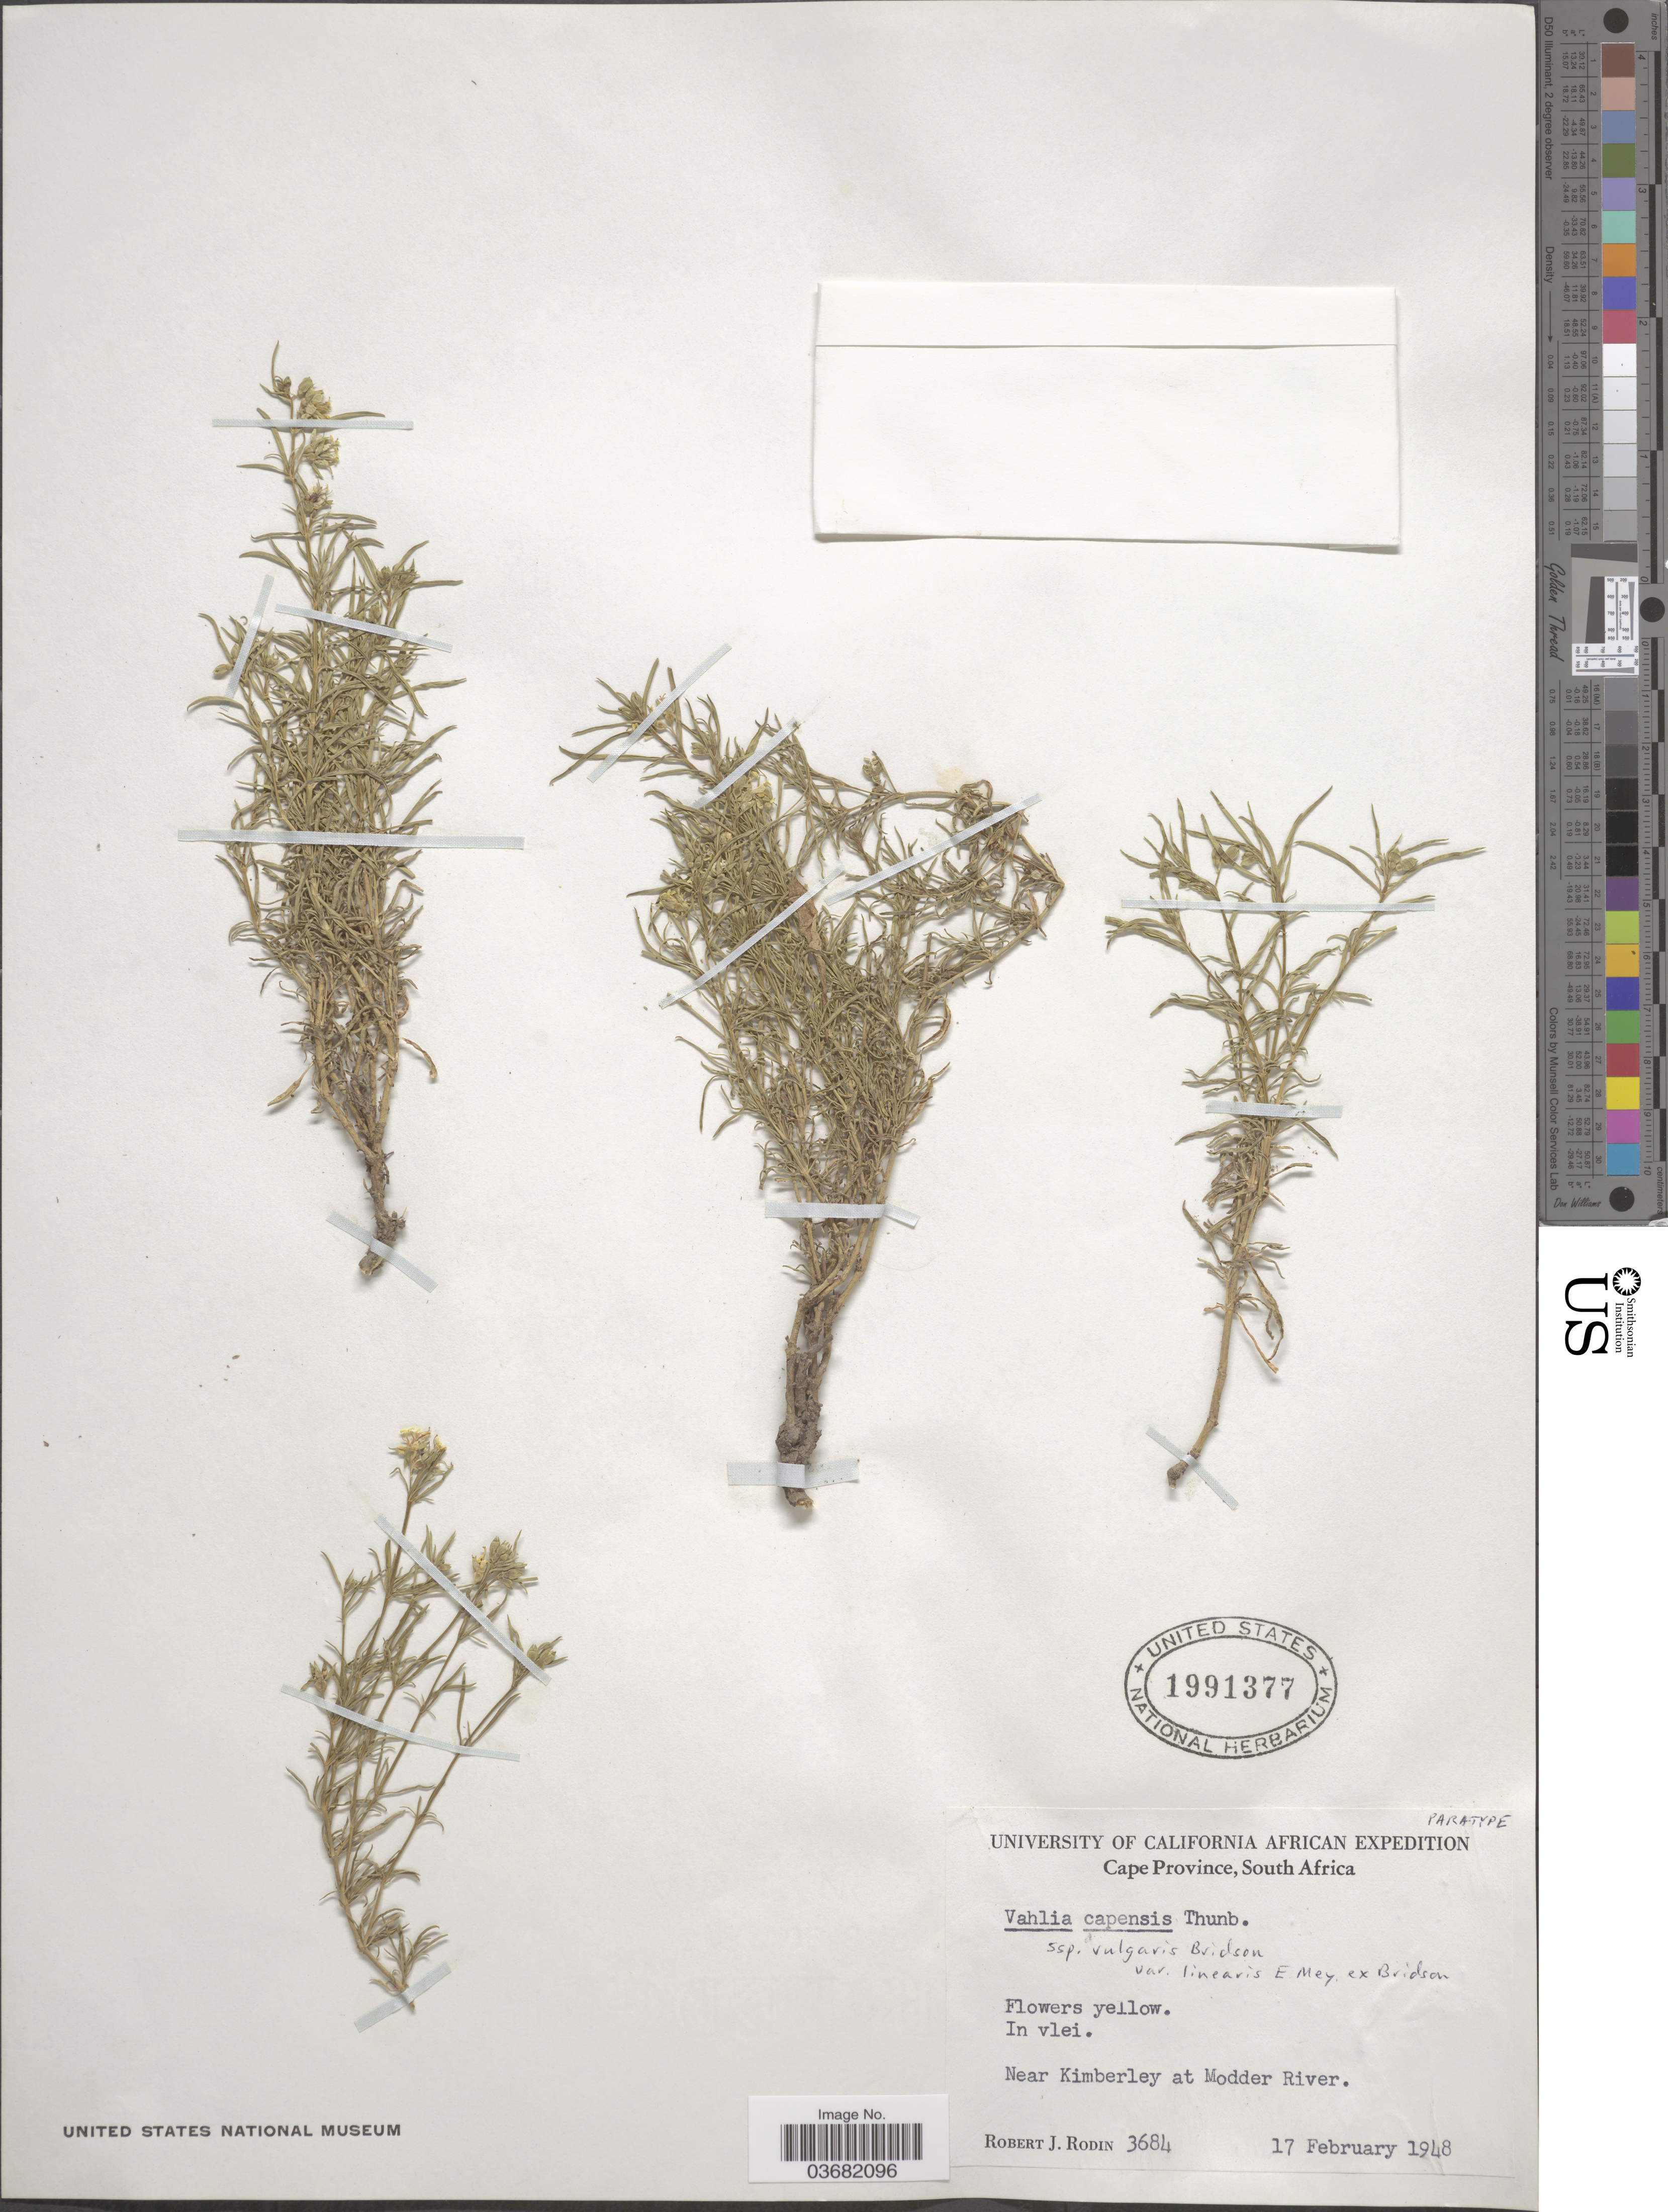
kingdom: Plantae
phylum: Tracheophyta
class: Magnoliopsida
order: Vahliales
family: Vahliaceae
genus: Vahlia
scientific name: Vahlia capensis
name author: (L. f.) Thunb.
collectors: R. J. Rodin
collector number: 3684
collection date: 1948-02-17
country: South Africa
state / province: Free State / Northern Cape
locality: University of California African Expedition. Near Kimberley at Modder River.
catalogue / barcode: US 1991377